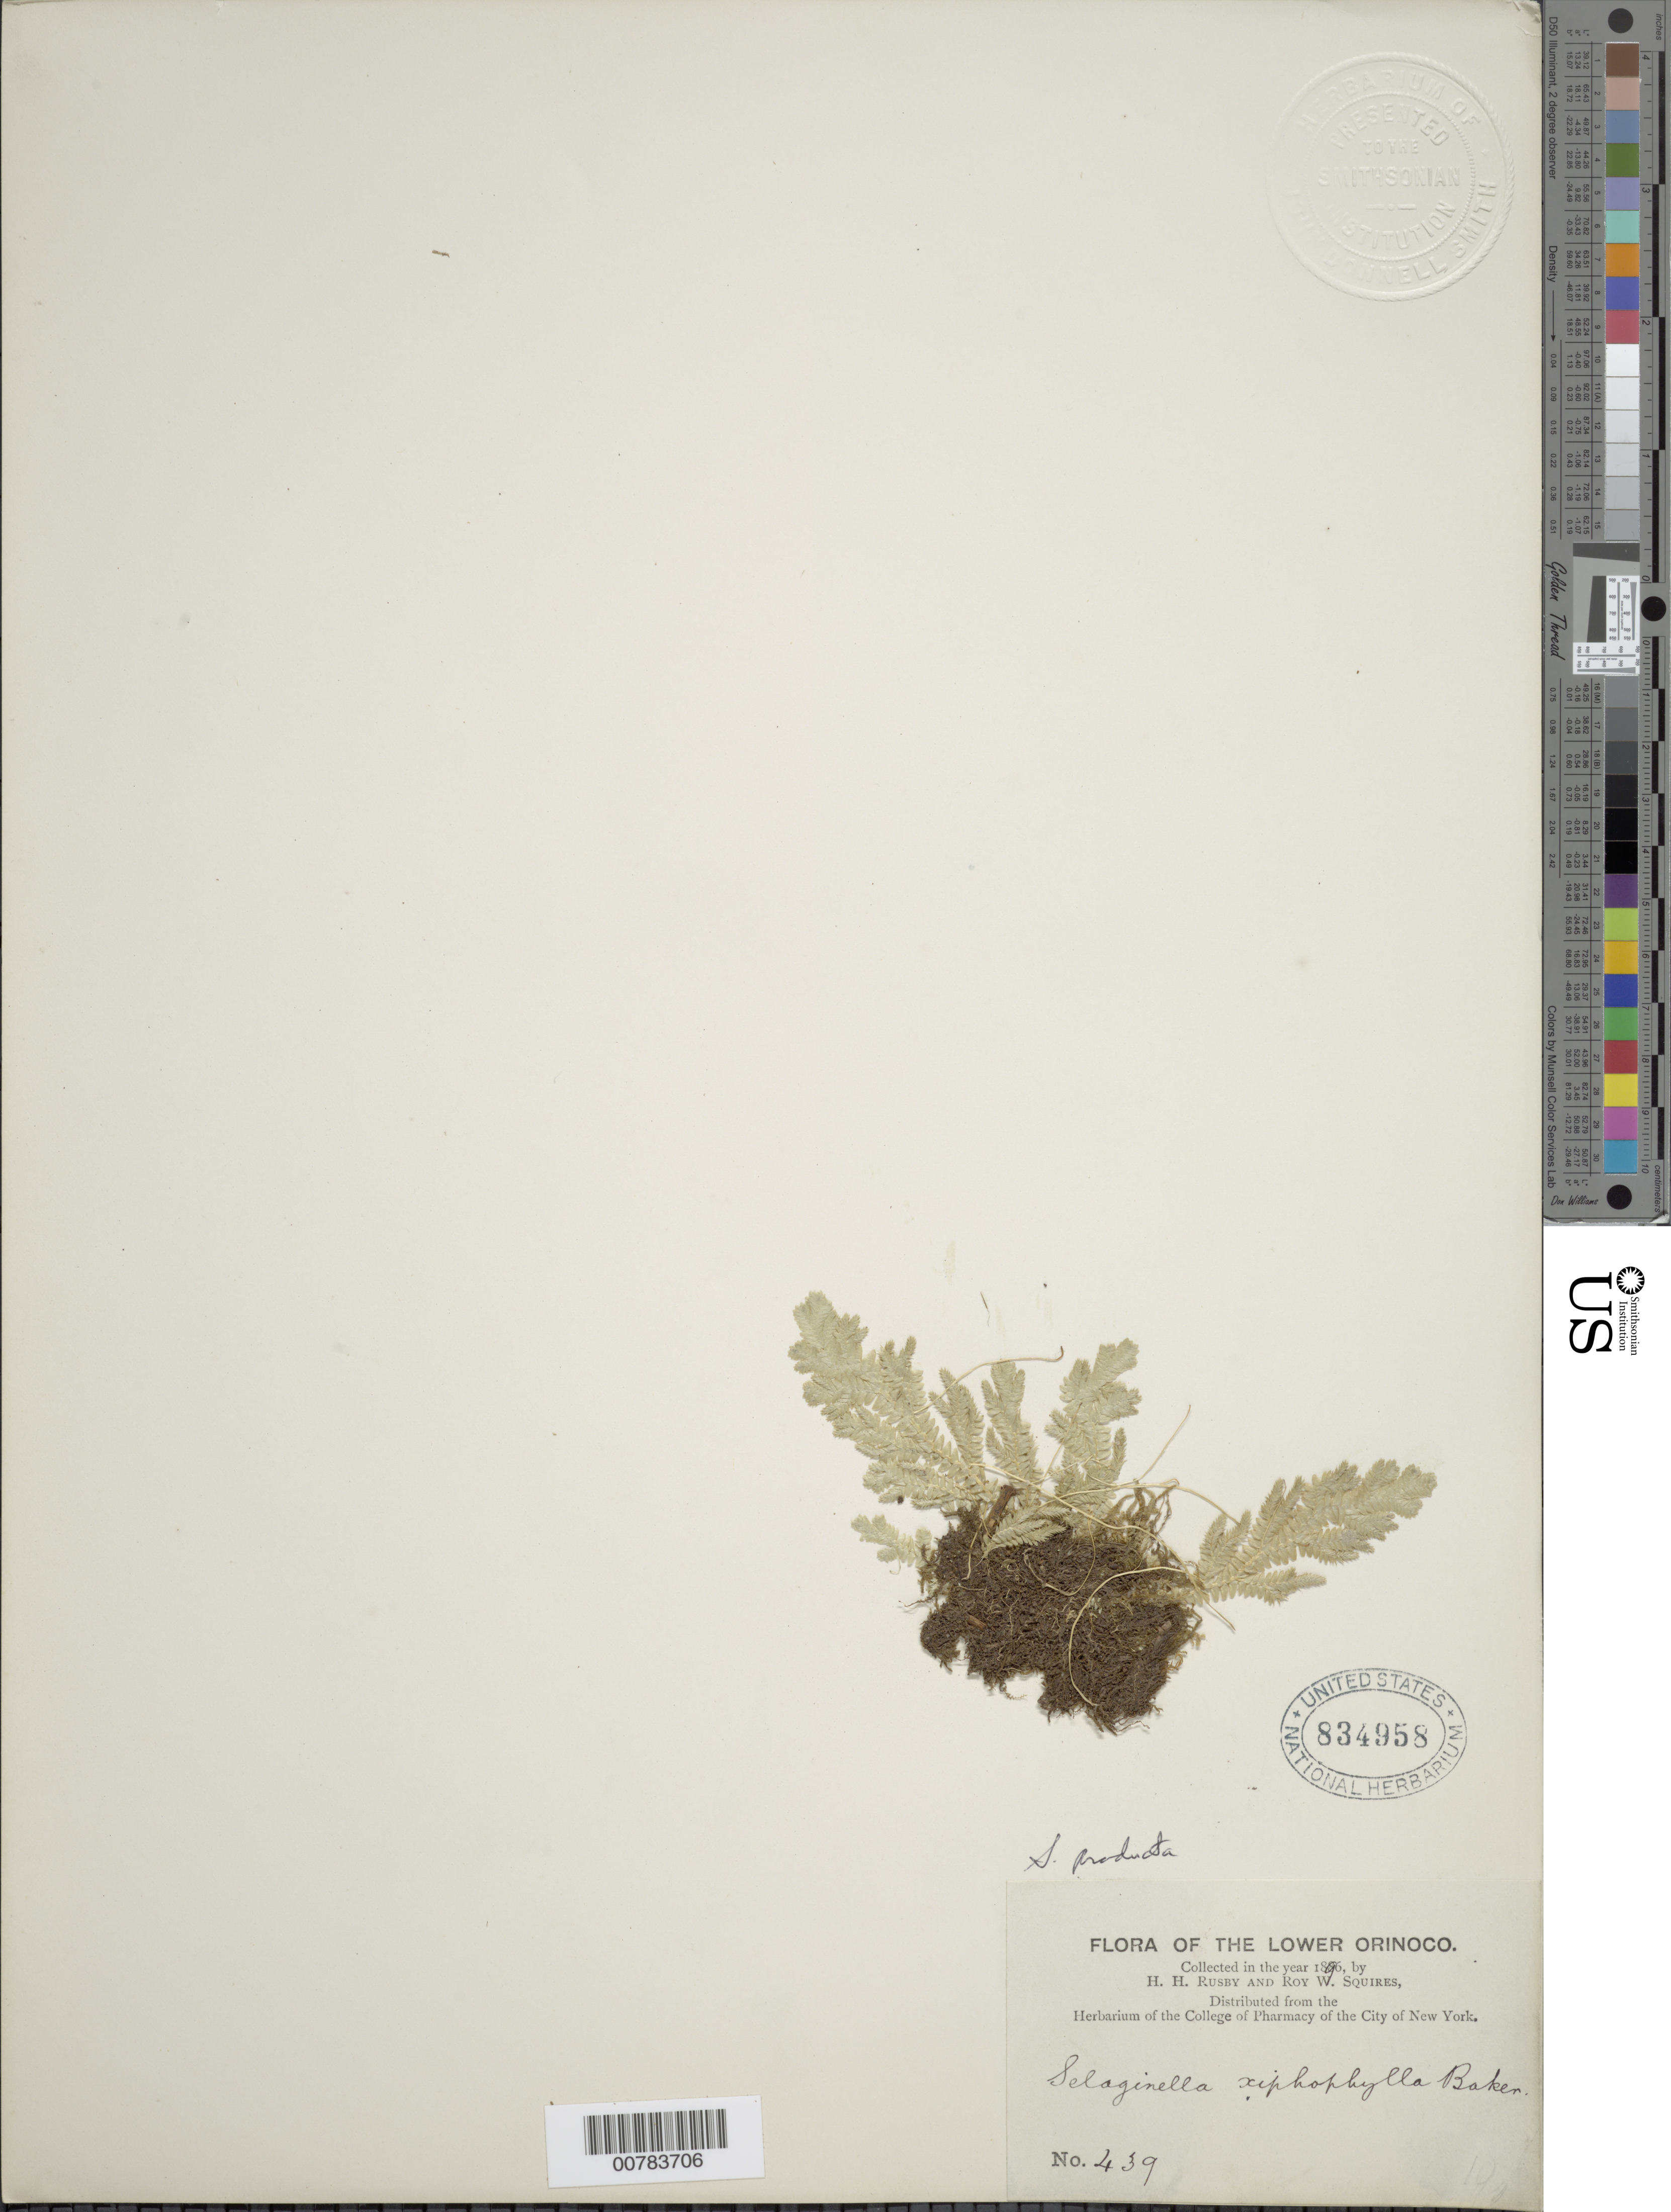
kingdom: Plantae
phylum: Tracheophyta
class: Lycopodiopsida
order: Selaginellales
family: Selaginellaceae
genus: Selaginella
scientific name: Selaginella producta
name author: Baker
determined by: Squires, R. W.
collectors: H. H. Rusby & R. Squires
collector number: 439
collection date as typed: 1896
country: Venezuela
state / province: Delta Amacuro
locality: Lower Orinoco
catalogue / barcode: US 834958